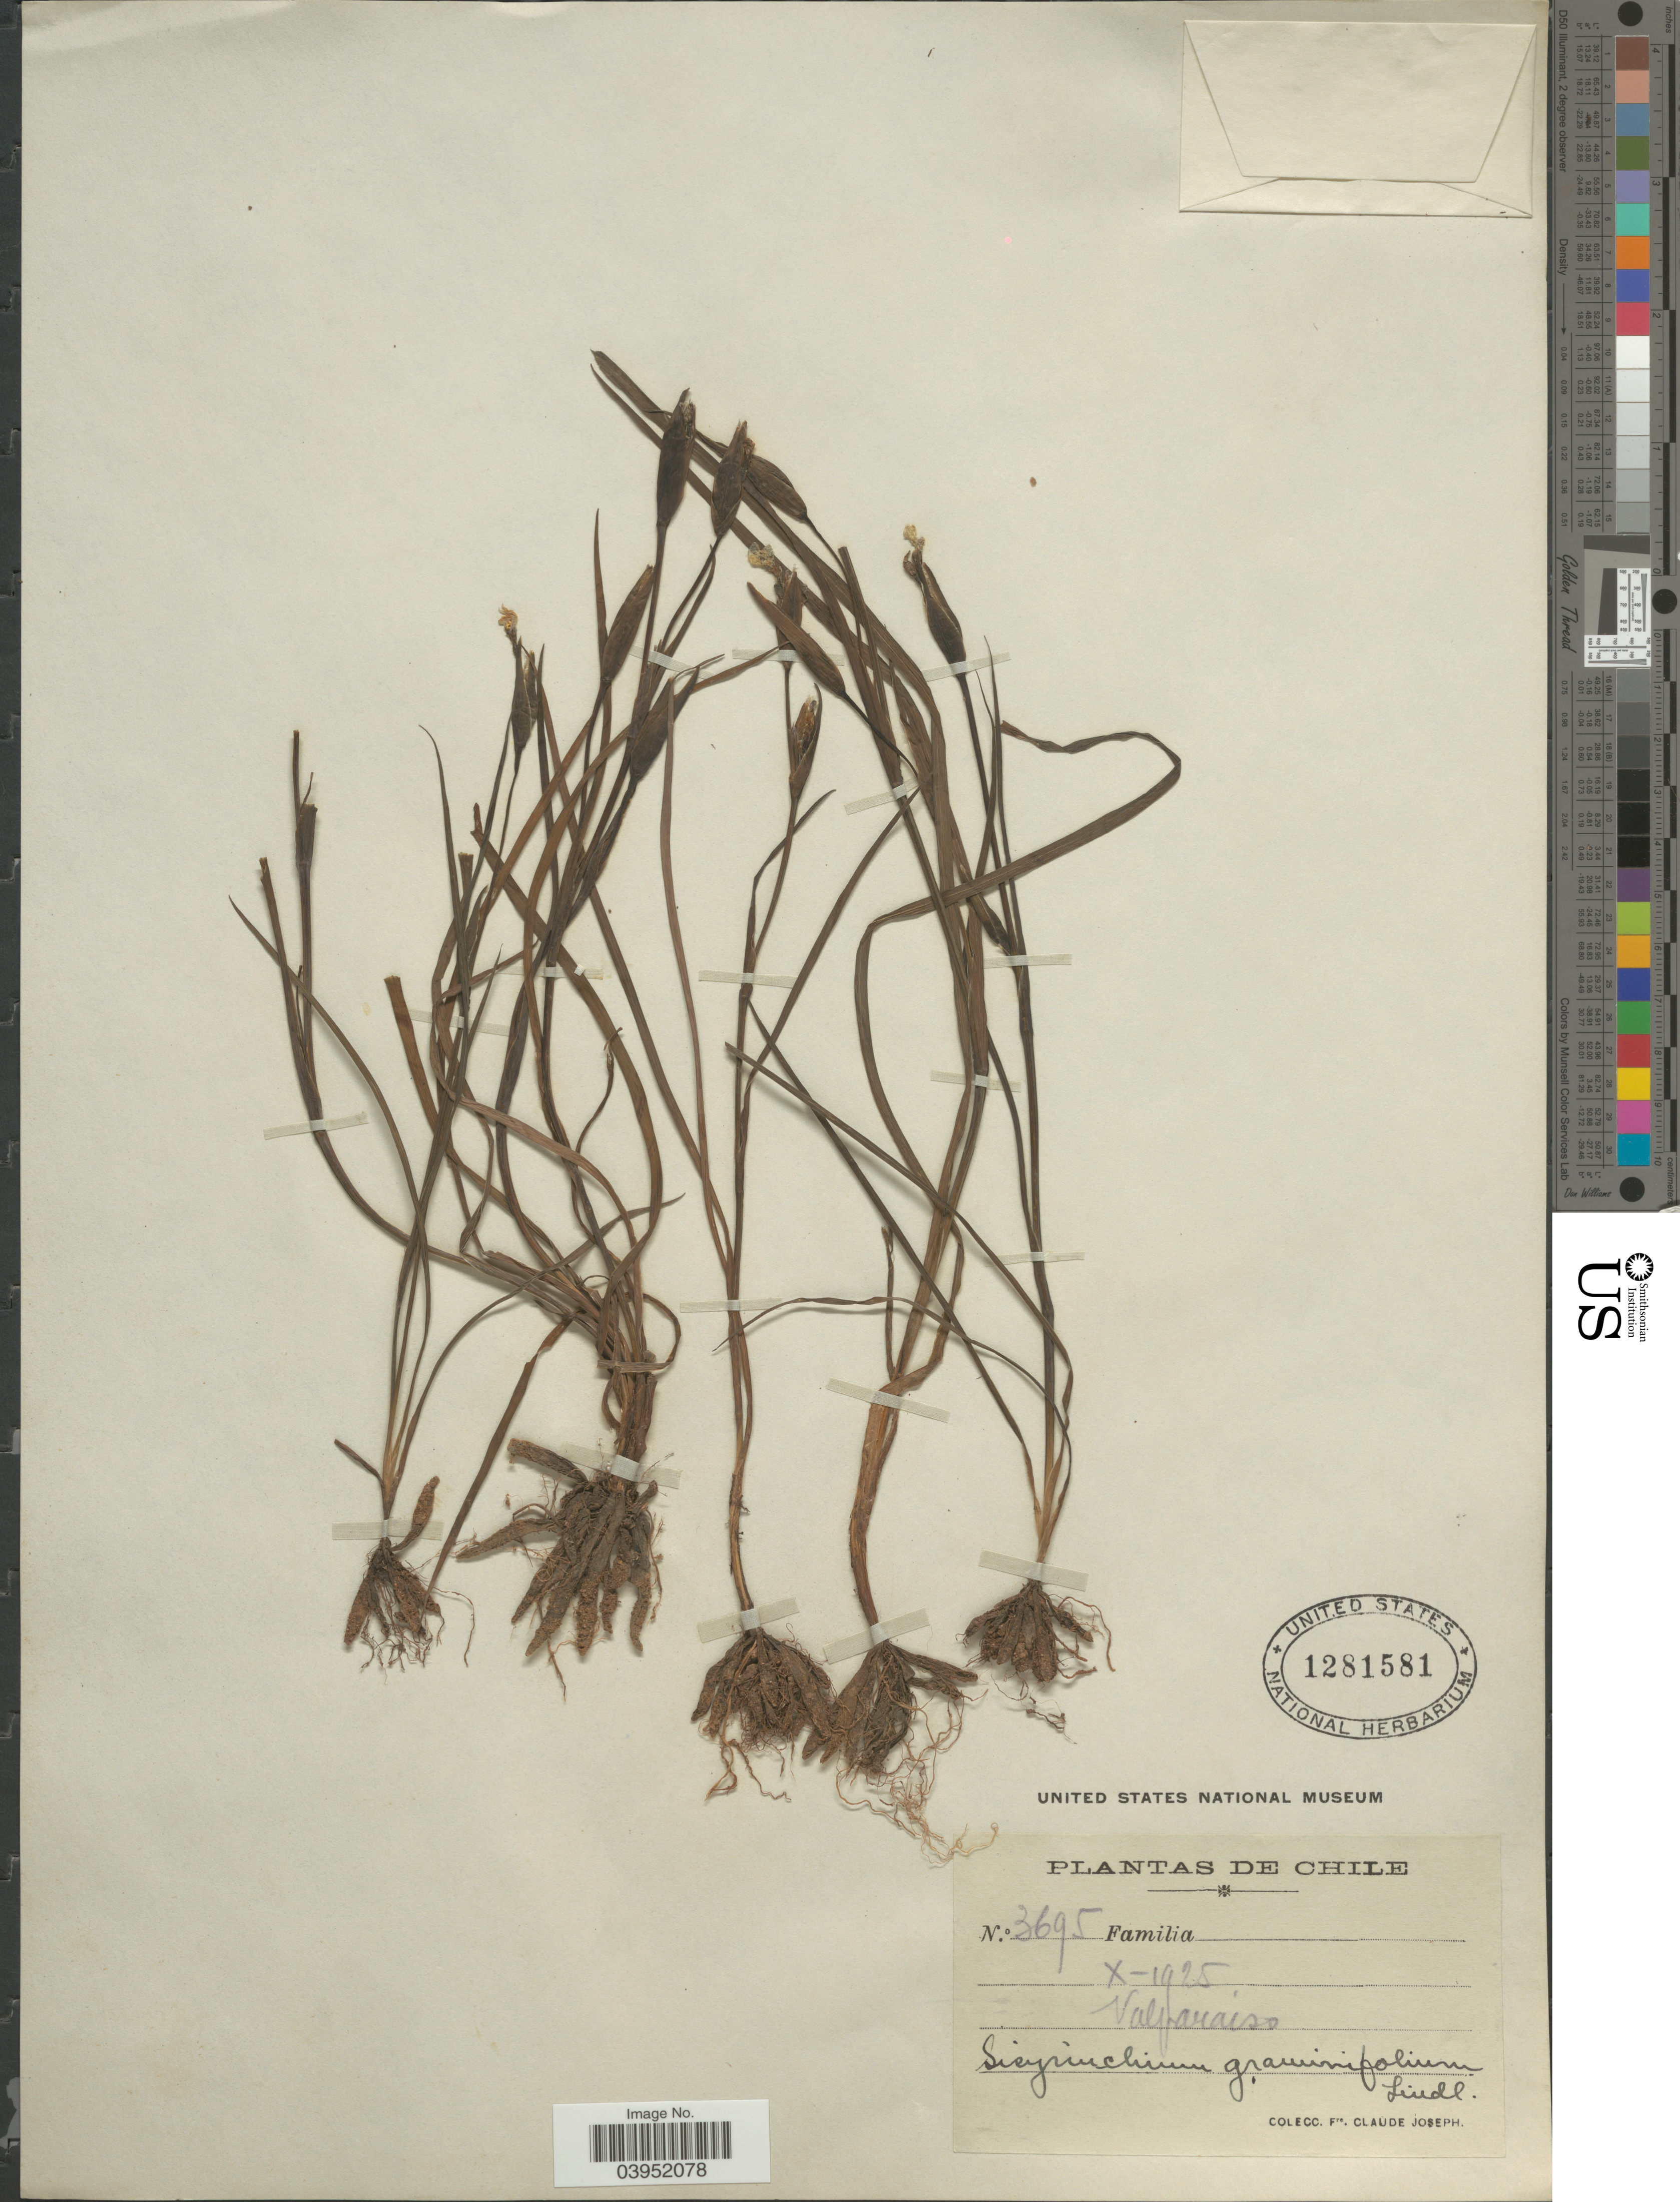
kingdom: Plantae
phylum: Tracheophyta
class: Liliopsida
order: Asparagales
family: Iridaceae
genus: Sisyrinchium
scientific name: Sisyrinchium graminifolium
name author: Lindl.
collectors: Bro. Claude-Joseph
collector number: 3695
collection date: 1925-10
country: Chile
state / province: Valparaíso (V)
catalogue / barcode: US 1281581